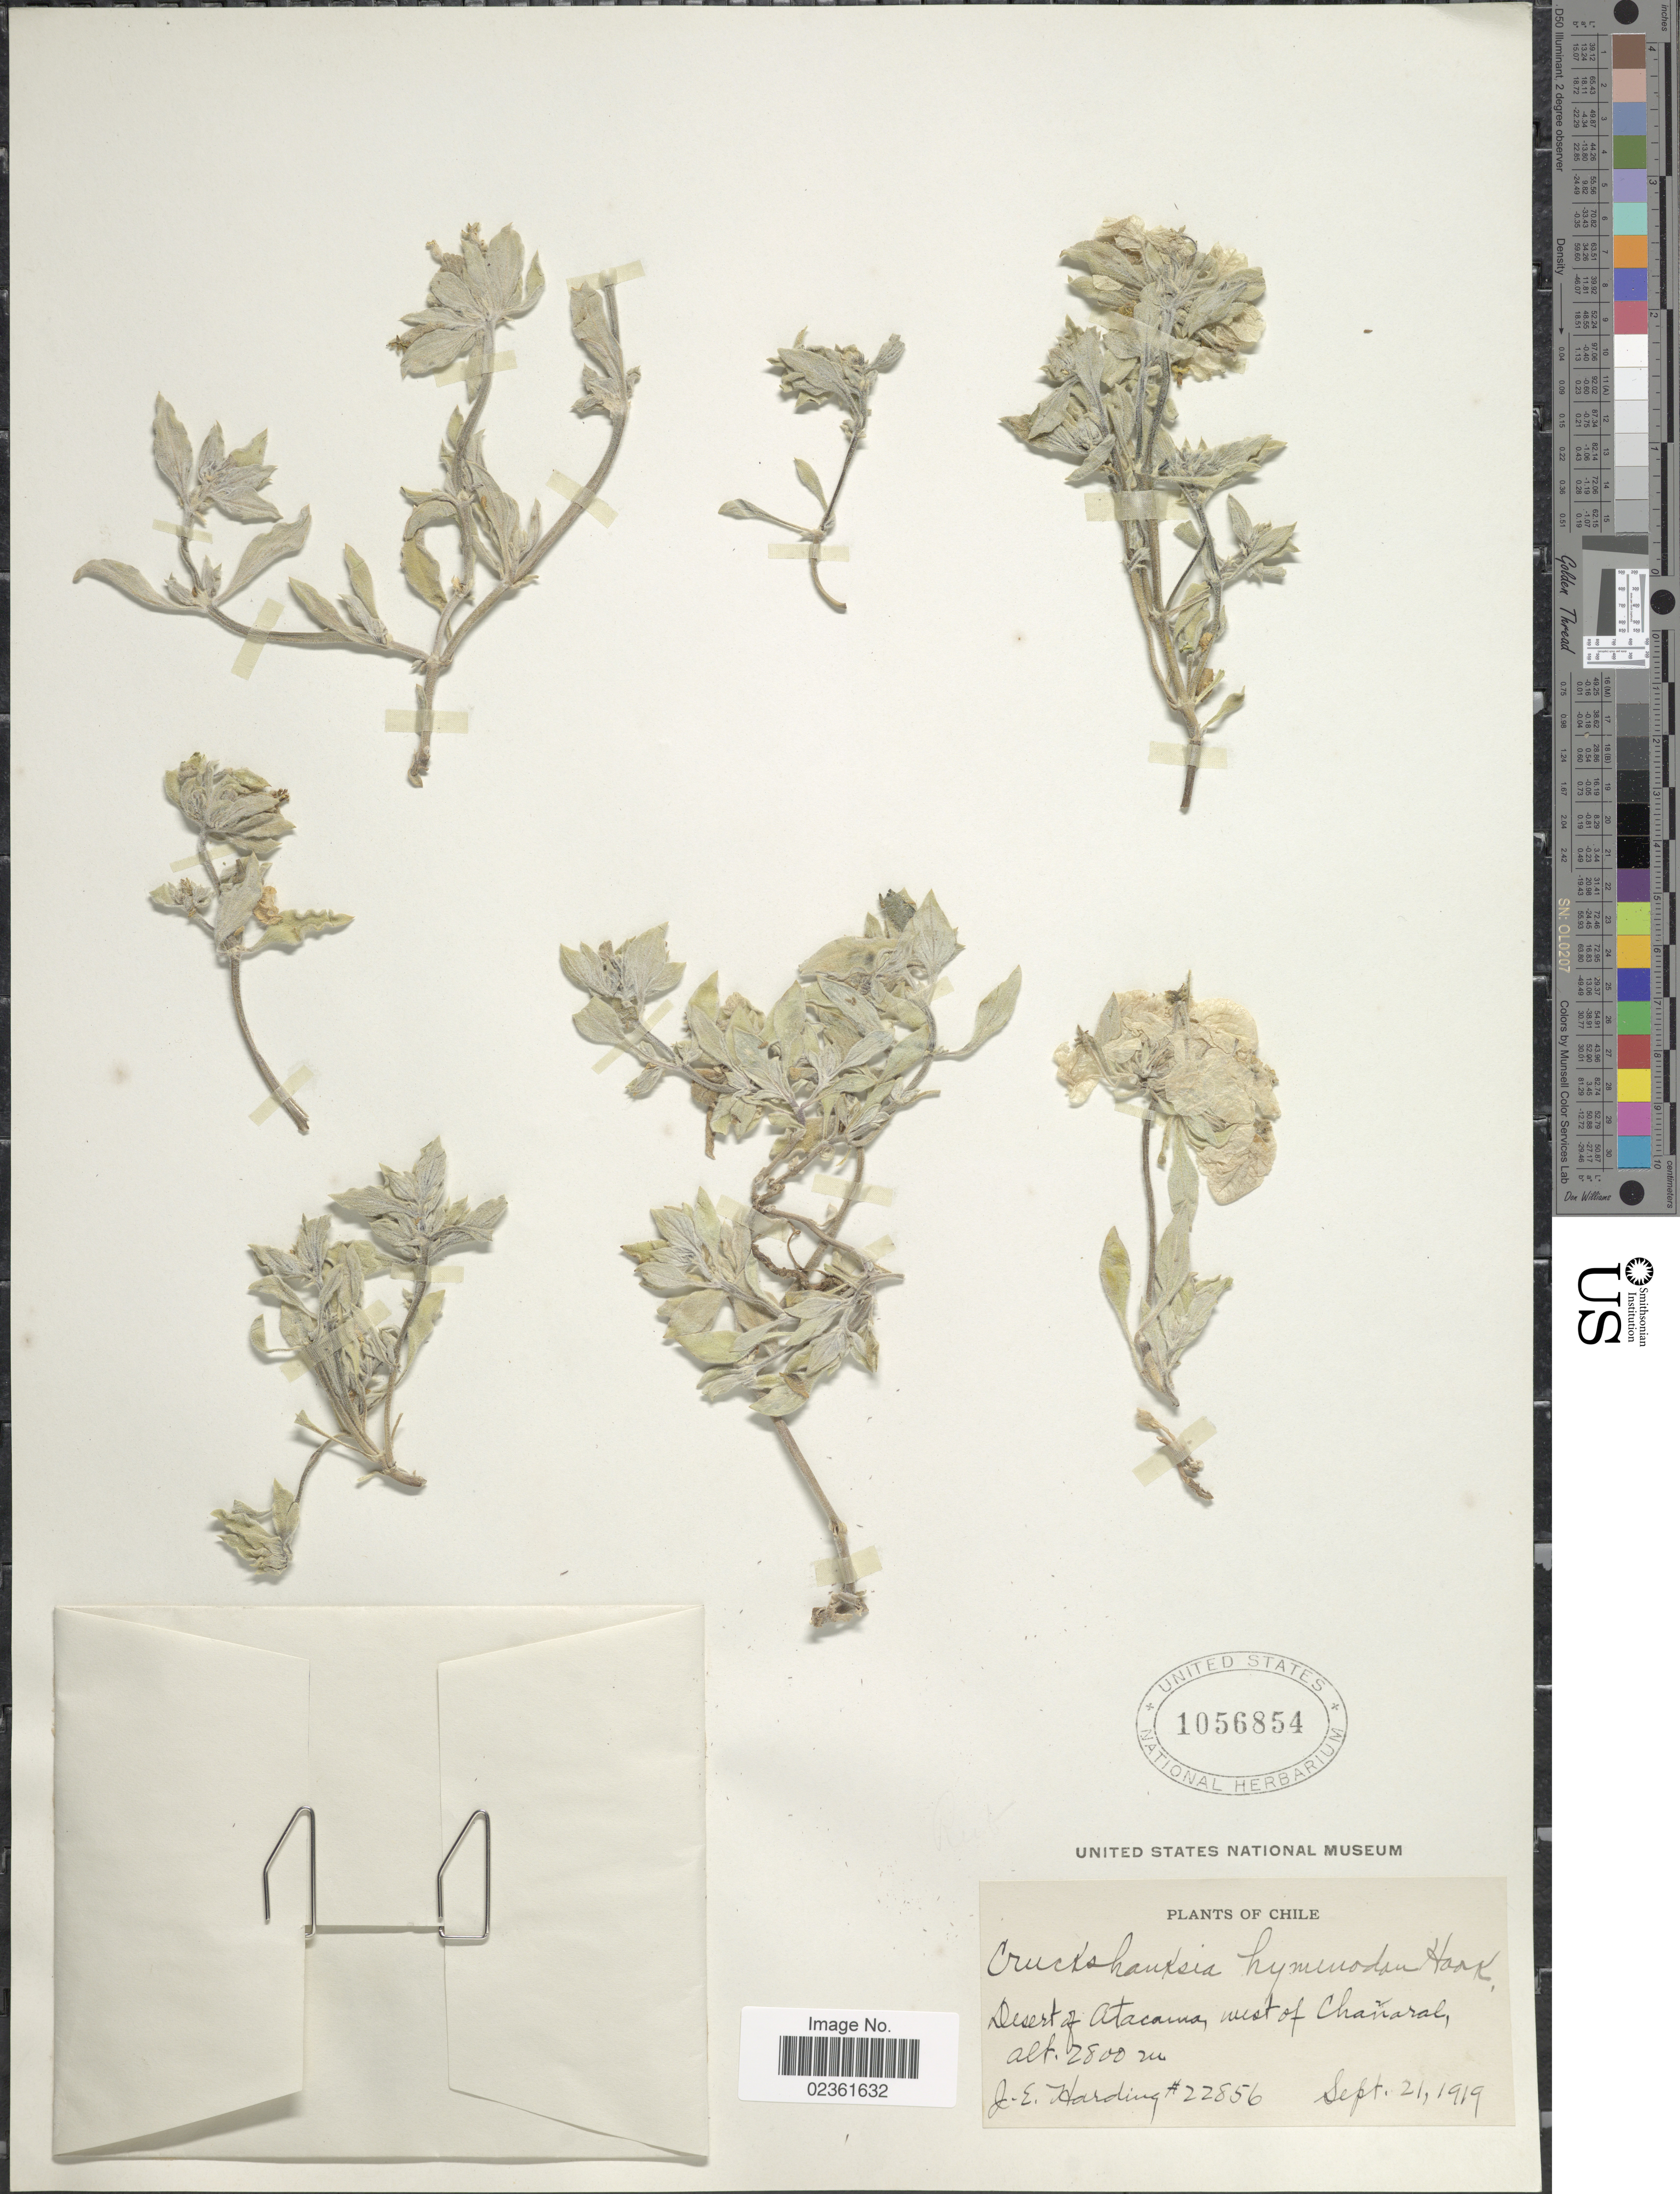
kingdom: Plantae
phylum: Tracheophyta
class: Magnoliopsida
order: Gentianales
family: Rubiaceae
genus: Cruckshanksia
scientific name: Cruckshanksia hymenodon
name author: Hook. & Arn.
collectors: J. Harding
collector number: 22856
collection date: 1919-09-21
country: Chile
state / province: Atacama (III)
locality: Desert of Atacama, west of Chanaral.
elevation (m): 2800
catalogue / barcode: US 1056854